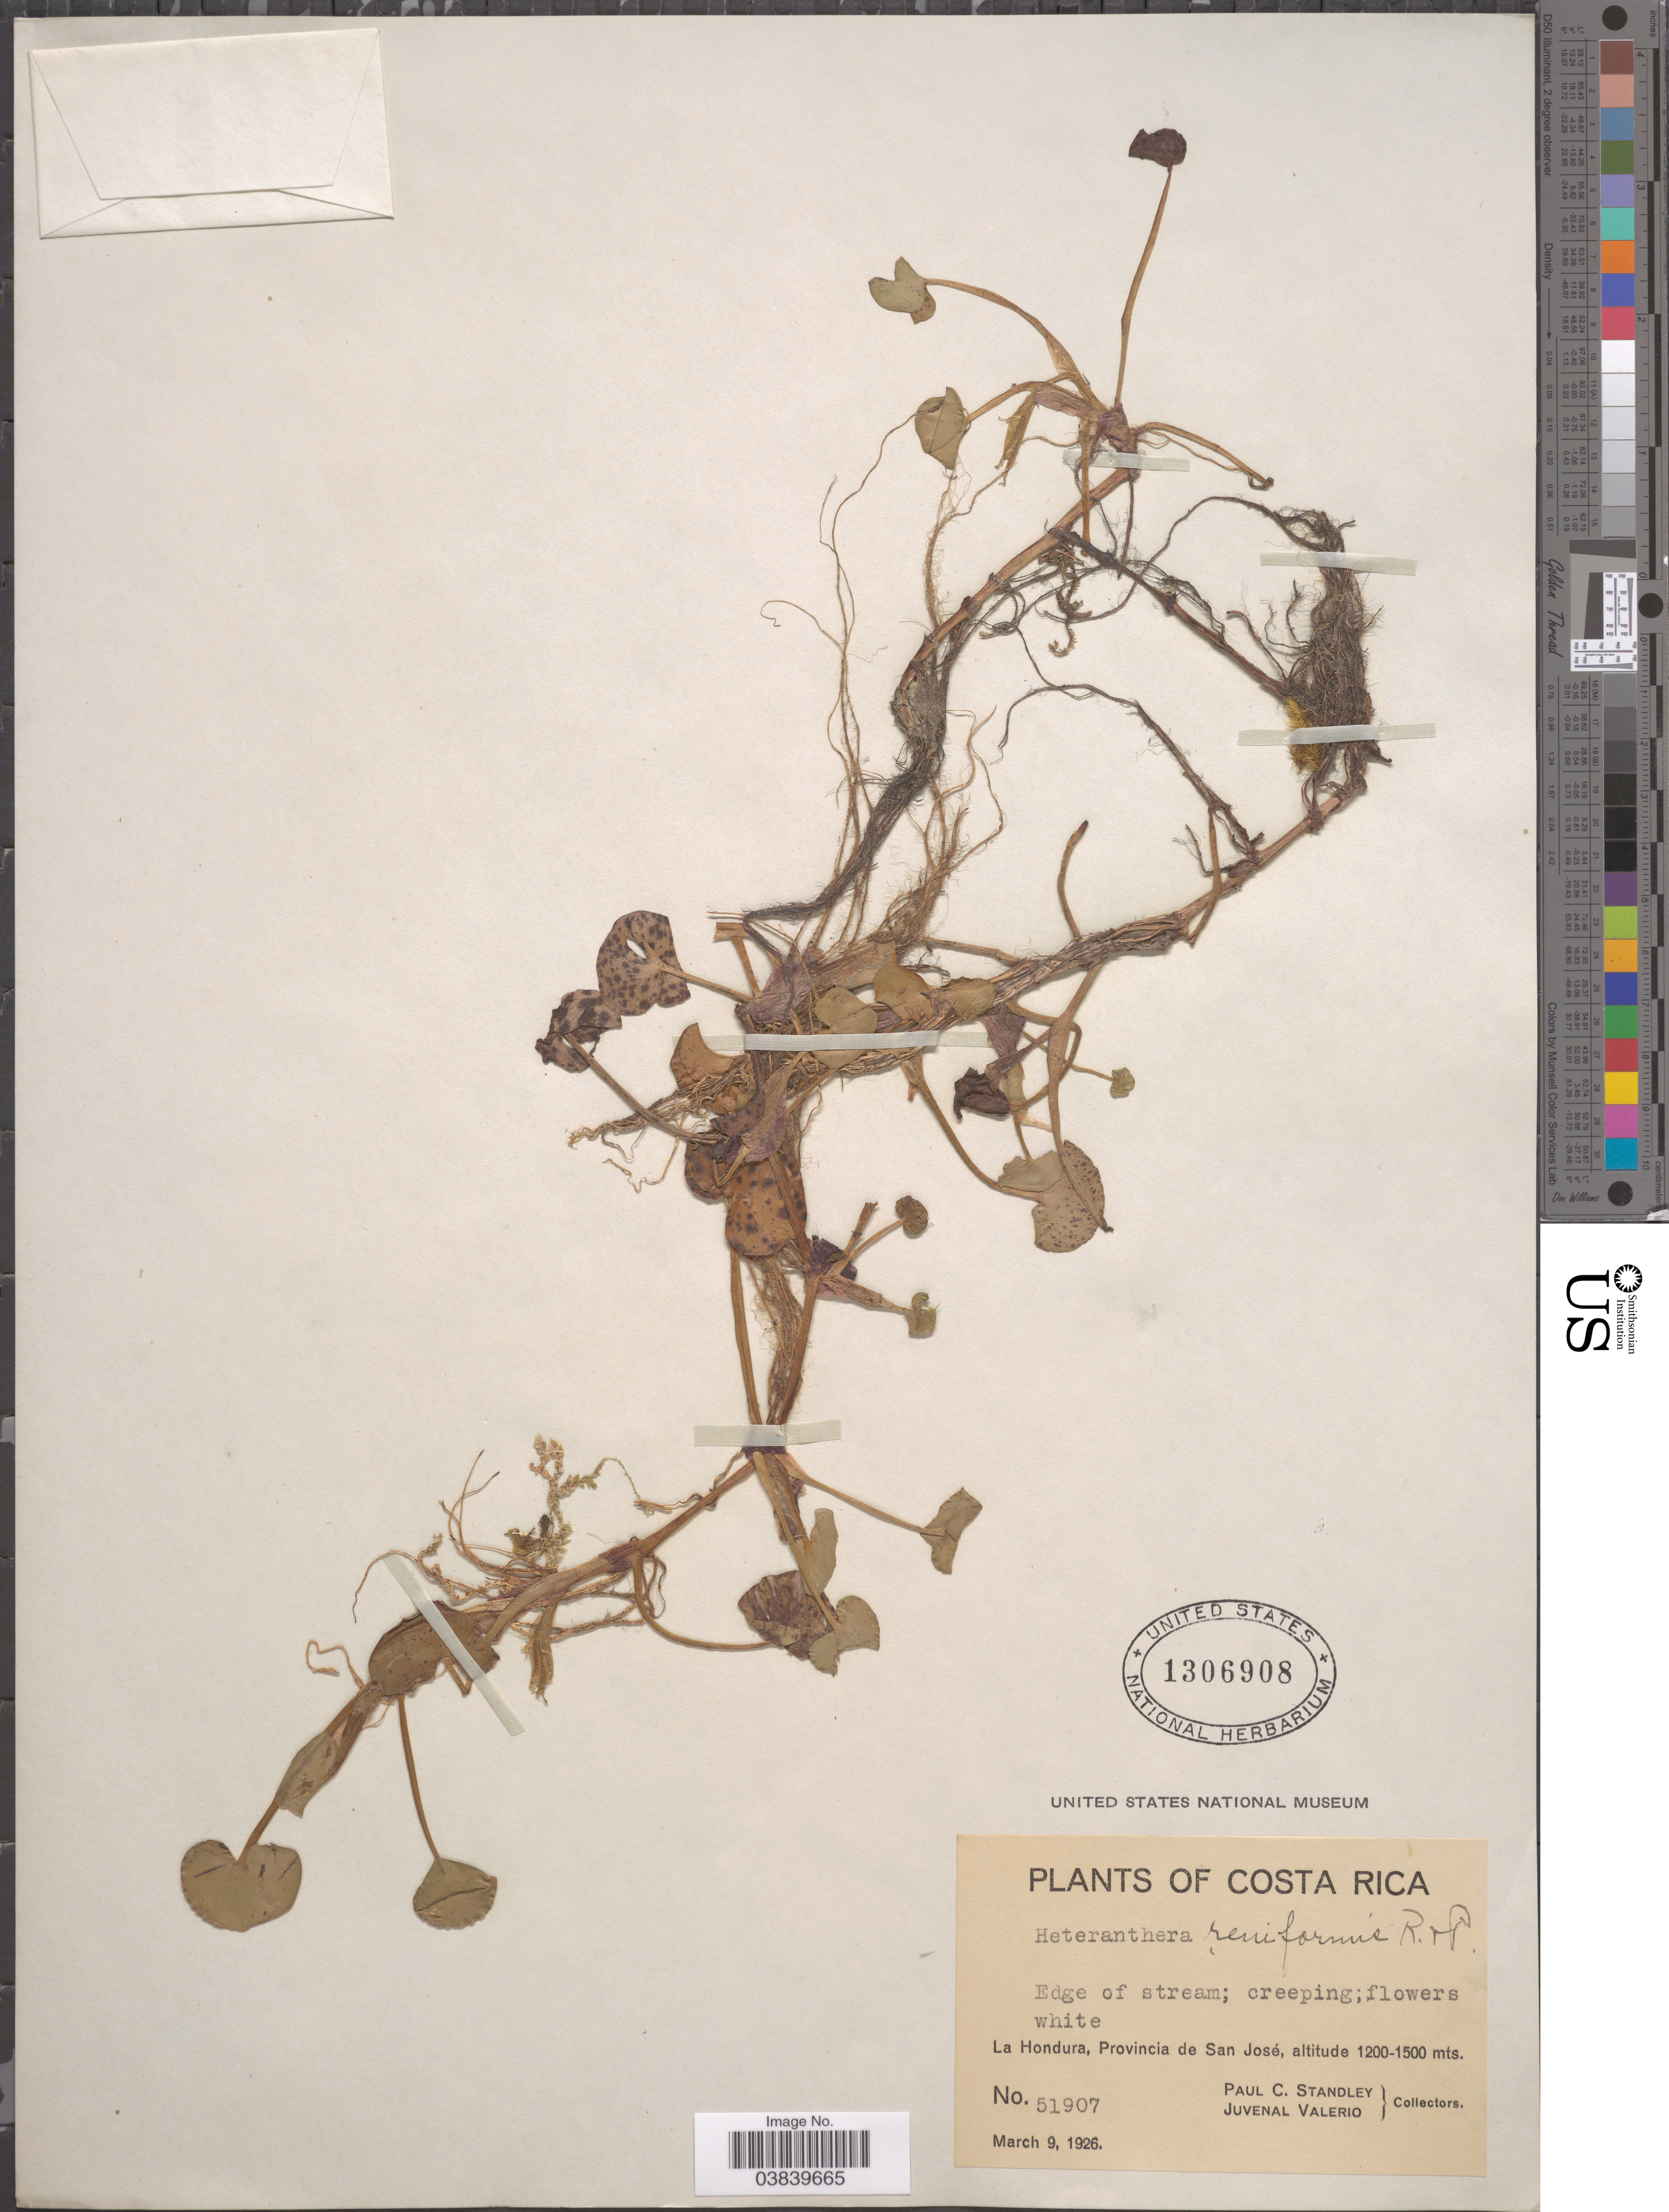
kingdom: Plantae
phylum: Tracheophyta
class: Liliopsida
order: Commelinales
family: Pontederiaceae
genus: Heteranthera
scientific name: Heteranthera reniformis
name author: Ruiz & Pav.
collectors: P. C. Standley & J. Valerio R.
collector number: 51907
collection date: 1926-03-09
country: Costa Rica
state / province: San José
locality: La Hondura.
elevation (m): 1200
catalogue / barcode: US 1306908